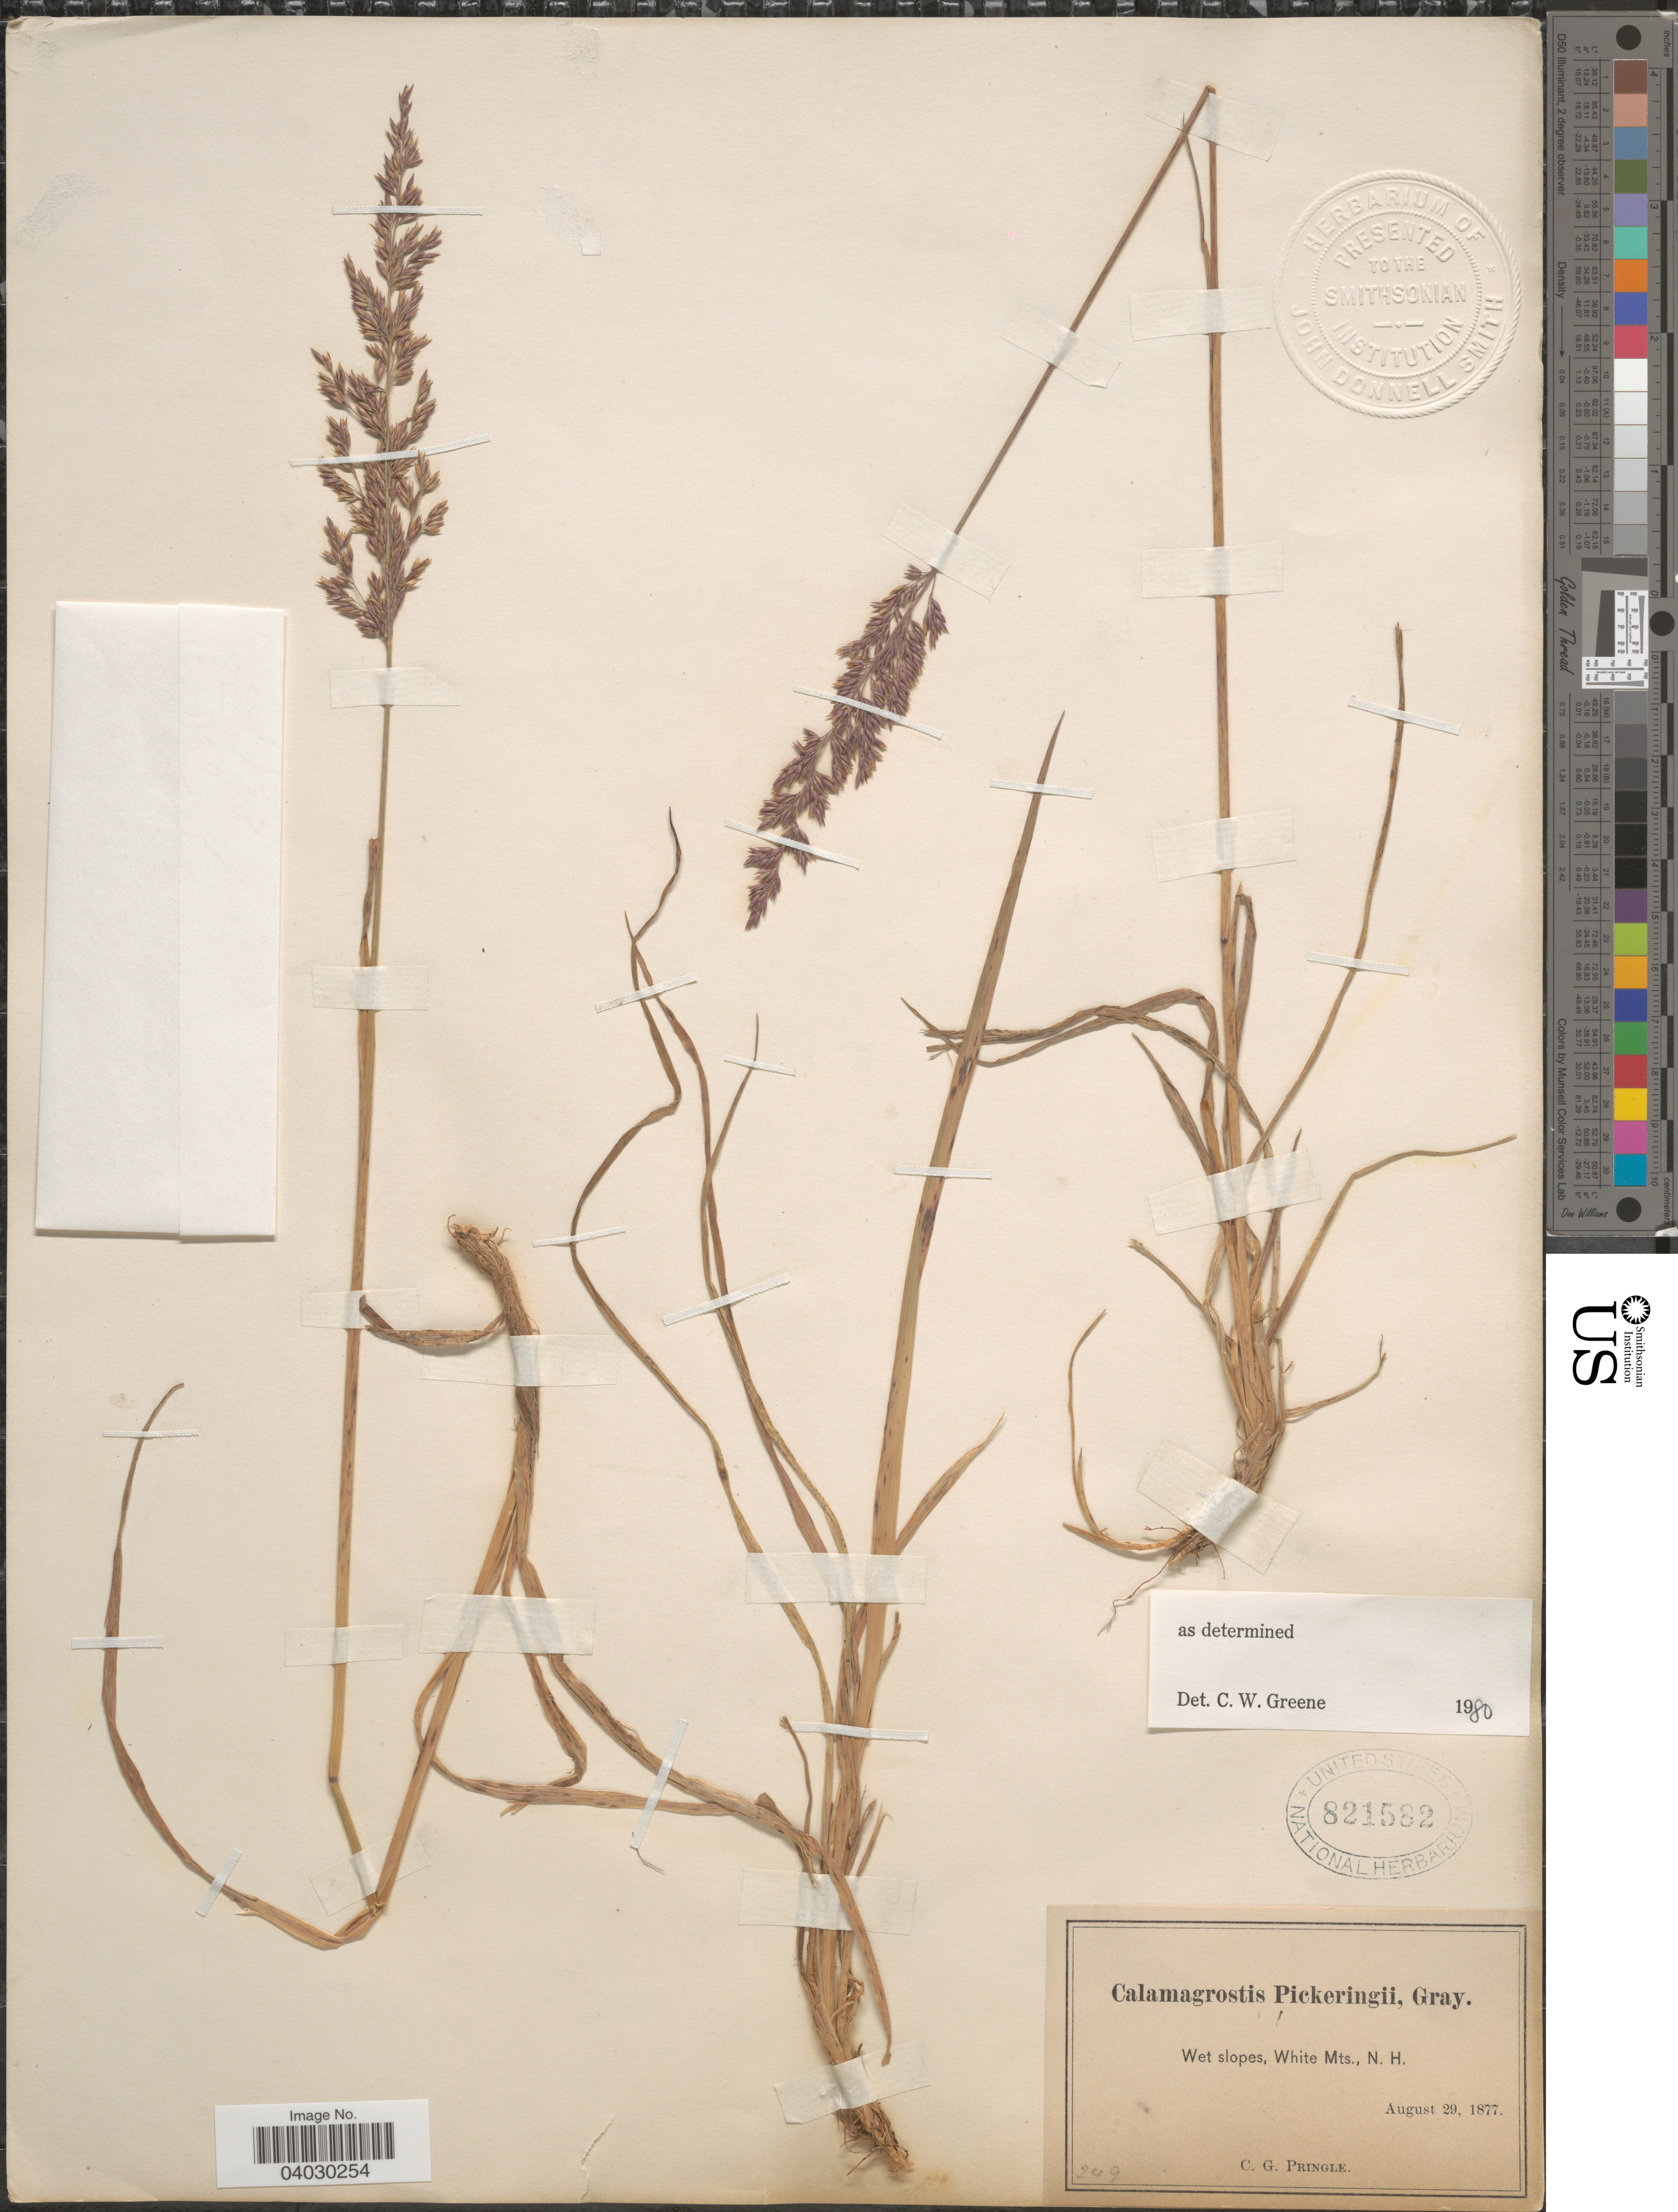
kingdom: Plantae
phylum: Tracheophyta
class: Liliopsida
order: Poales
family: Poaceae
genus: Calamagrostis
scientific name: Calamagrostis pickeringii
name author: A. Gray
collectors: C. G. Pringle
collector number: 249*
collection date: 1877-08-29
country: United States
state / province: New Hampshire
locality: White Mts.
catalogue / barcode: US 821582